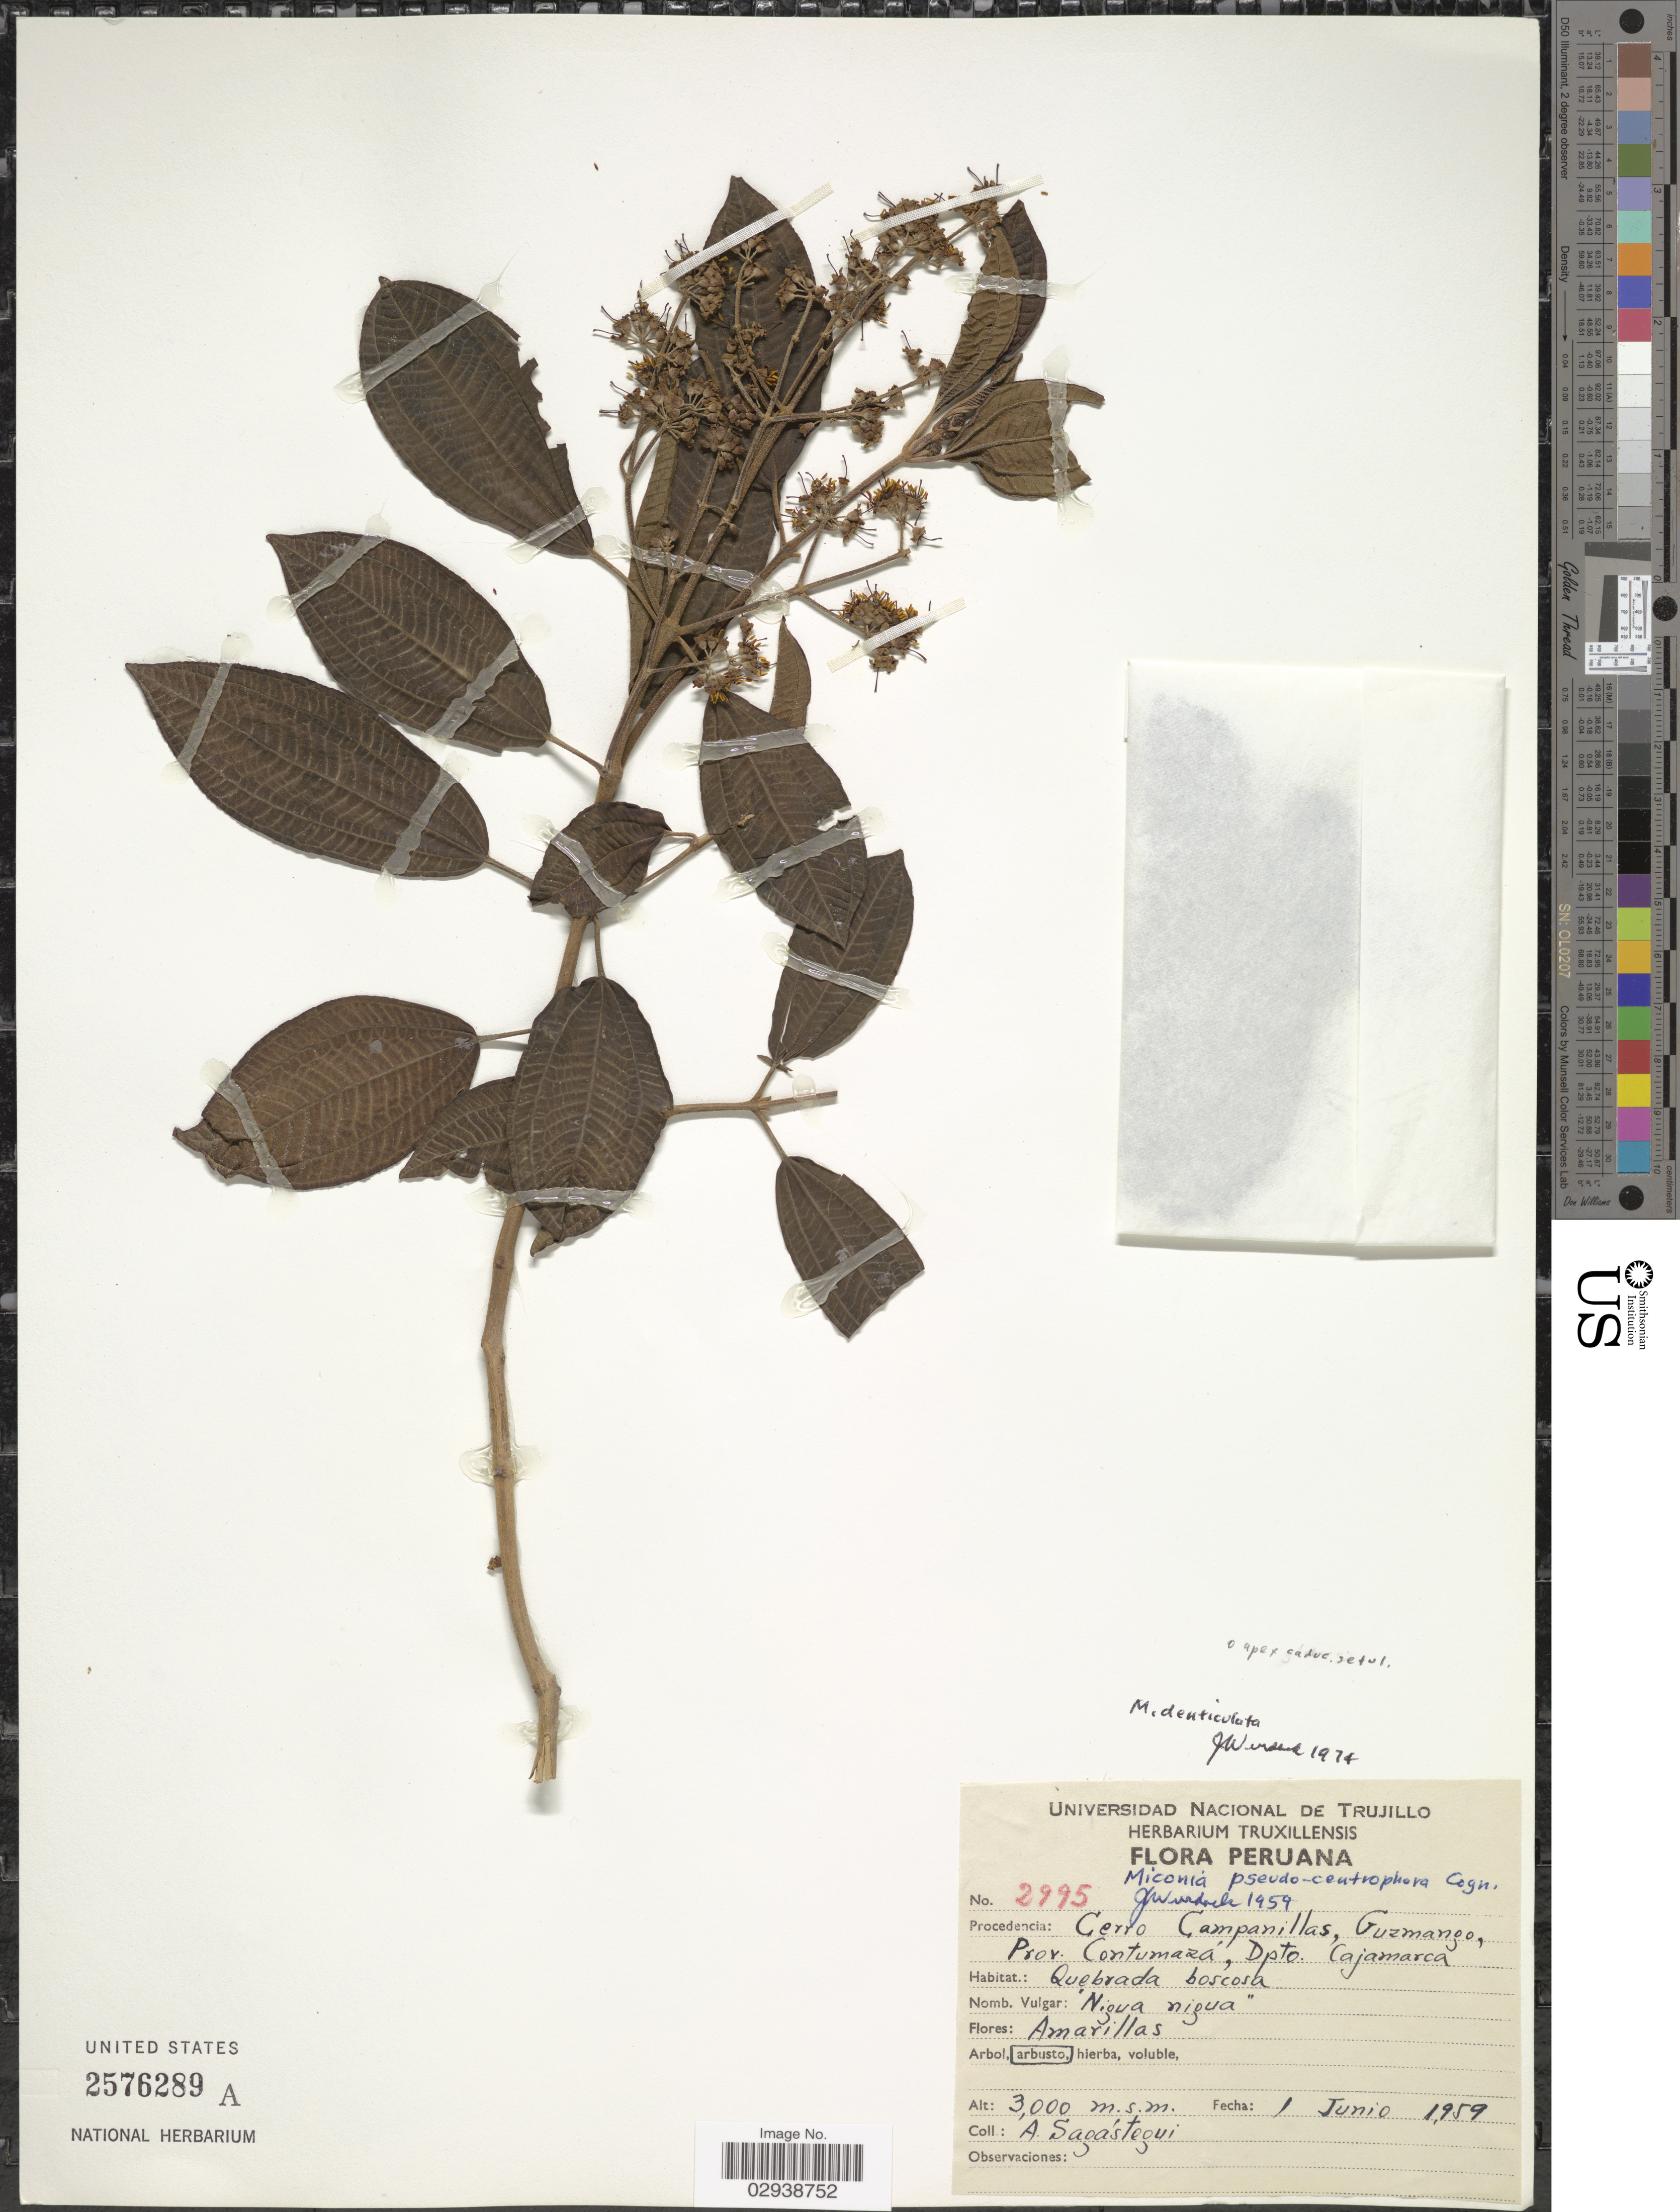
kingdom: Plantae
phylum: Tracheophyta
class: Magnoliopsida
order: Myrtales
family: Melastomataceae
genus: Miconia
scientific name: Miconia denticulata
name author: Naudin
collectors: A. Sagastegui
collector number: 2995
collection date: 1959-06-01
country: Peru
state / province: Cajamarca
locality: Procedencia Cerro Campanillas, Guzmango, Prov. Contumaza, Dpto. Cajamarca.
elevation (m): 3000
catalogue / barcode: US 2576289A